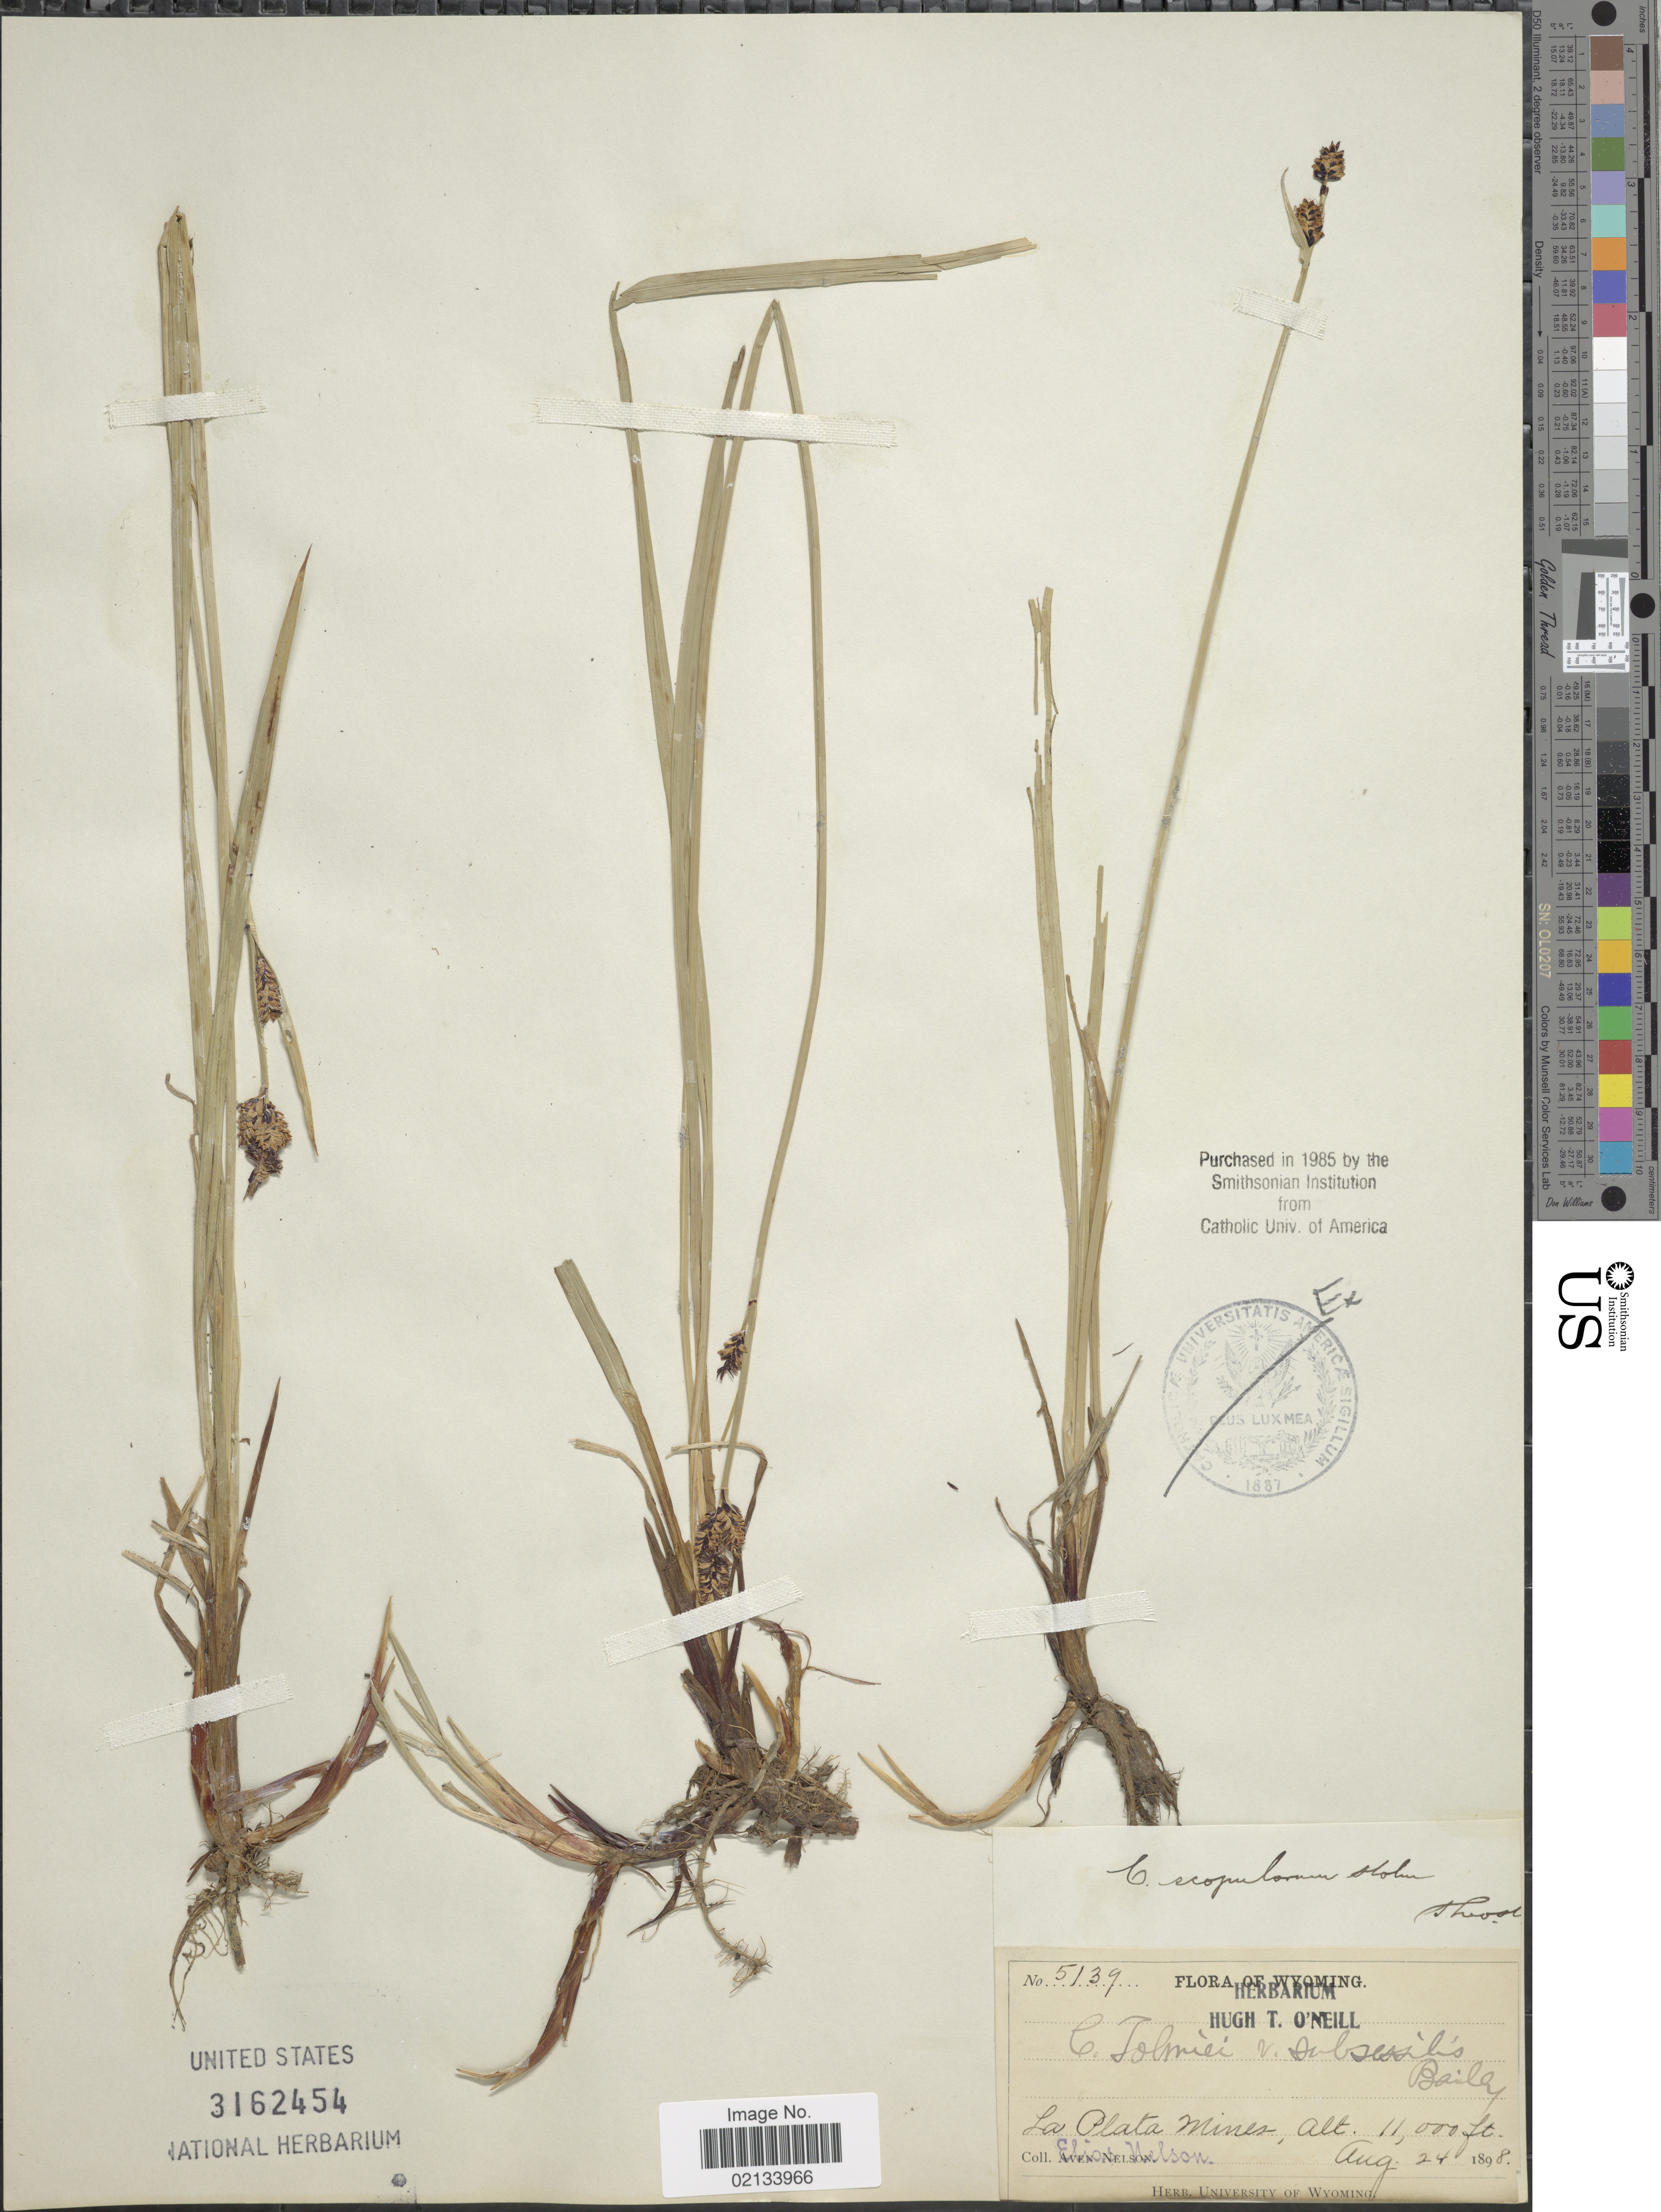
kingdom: Plantae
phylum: Tracheophyta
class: Liliopsida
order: Poales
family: Cyperaceae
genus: Carex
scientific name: Carex scopulorum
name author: Holm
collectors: A. Nelson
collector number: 5139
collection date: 1898-08-24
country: United States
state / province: Wyoming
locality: La Plata Mines.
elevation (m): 3353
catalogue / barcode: US 3162454